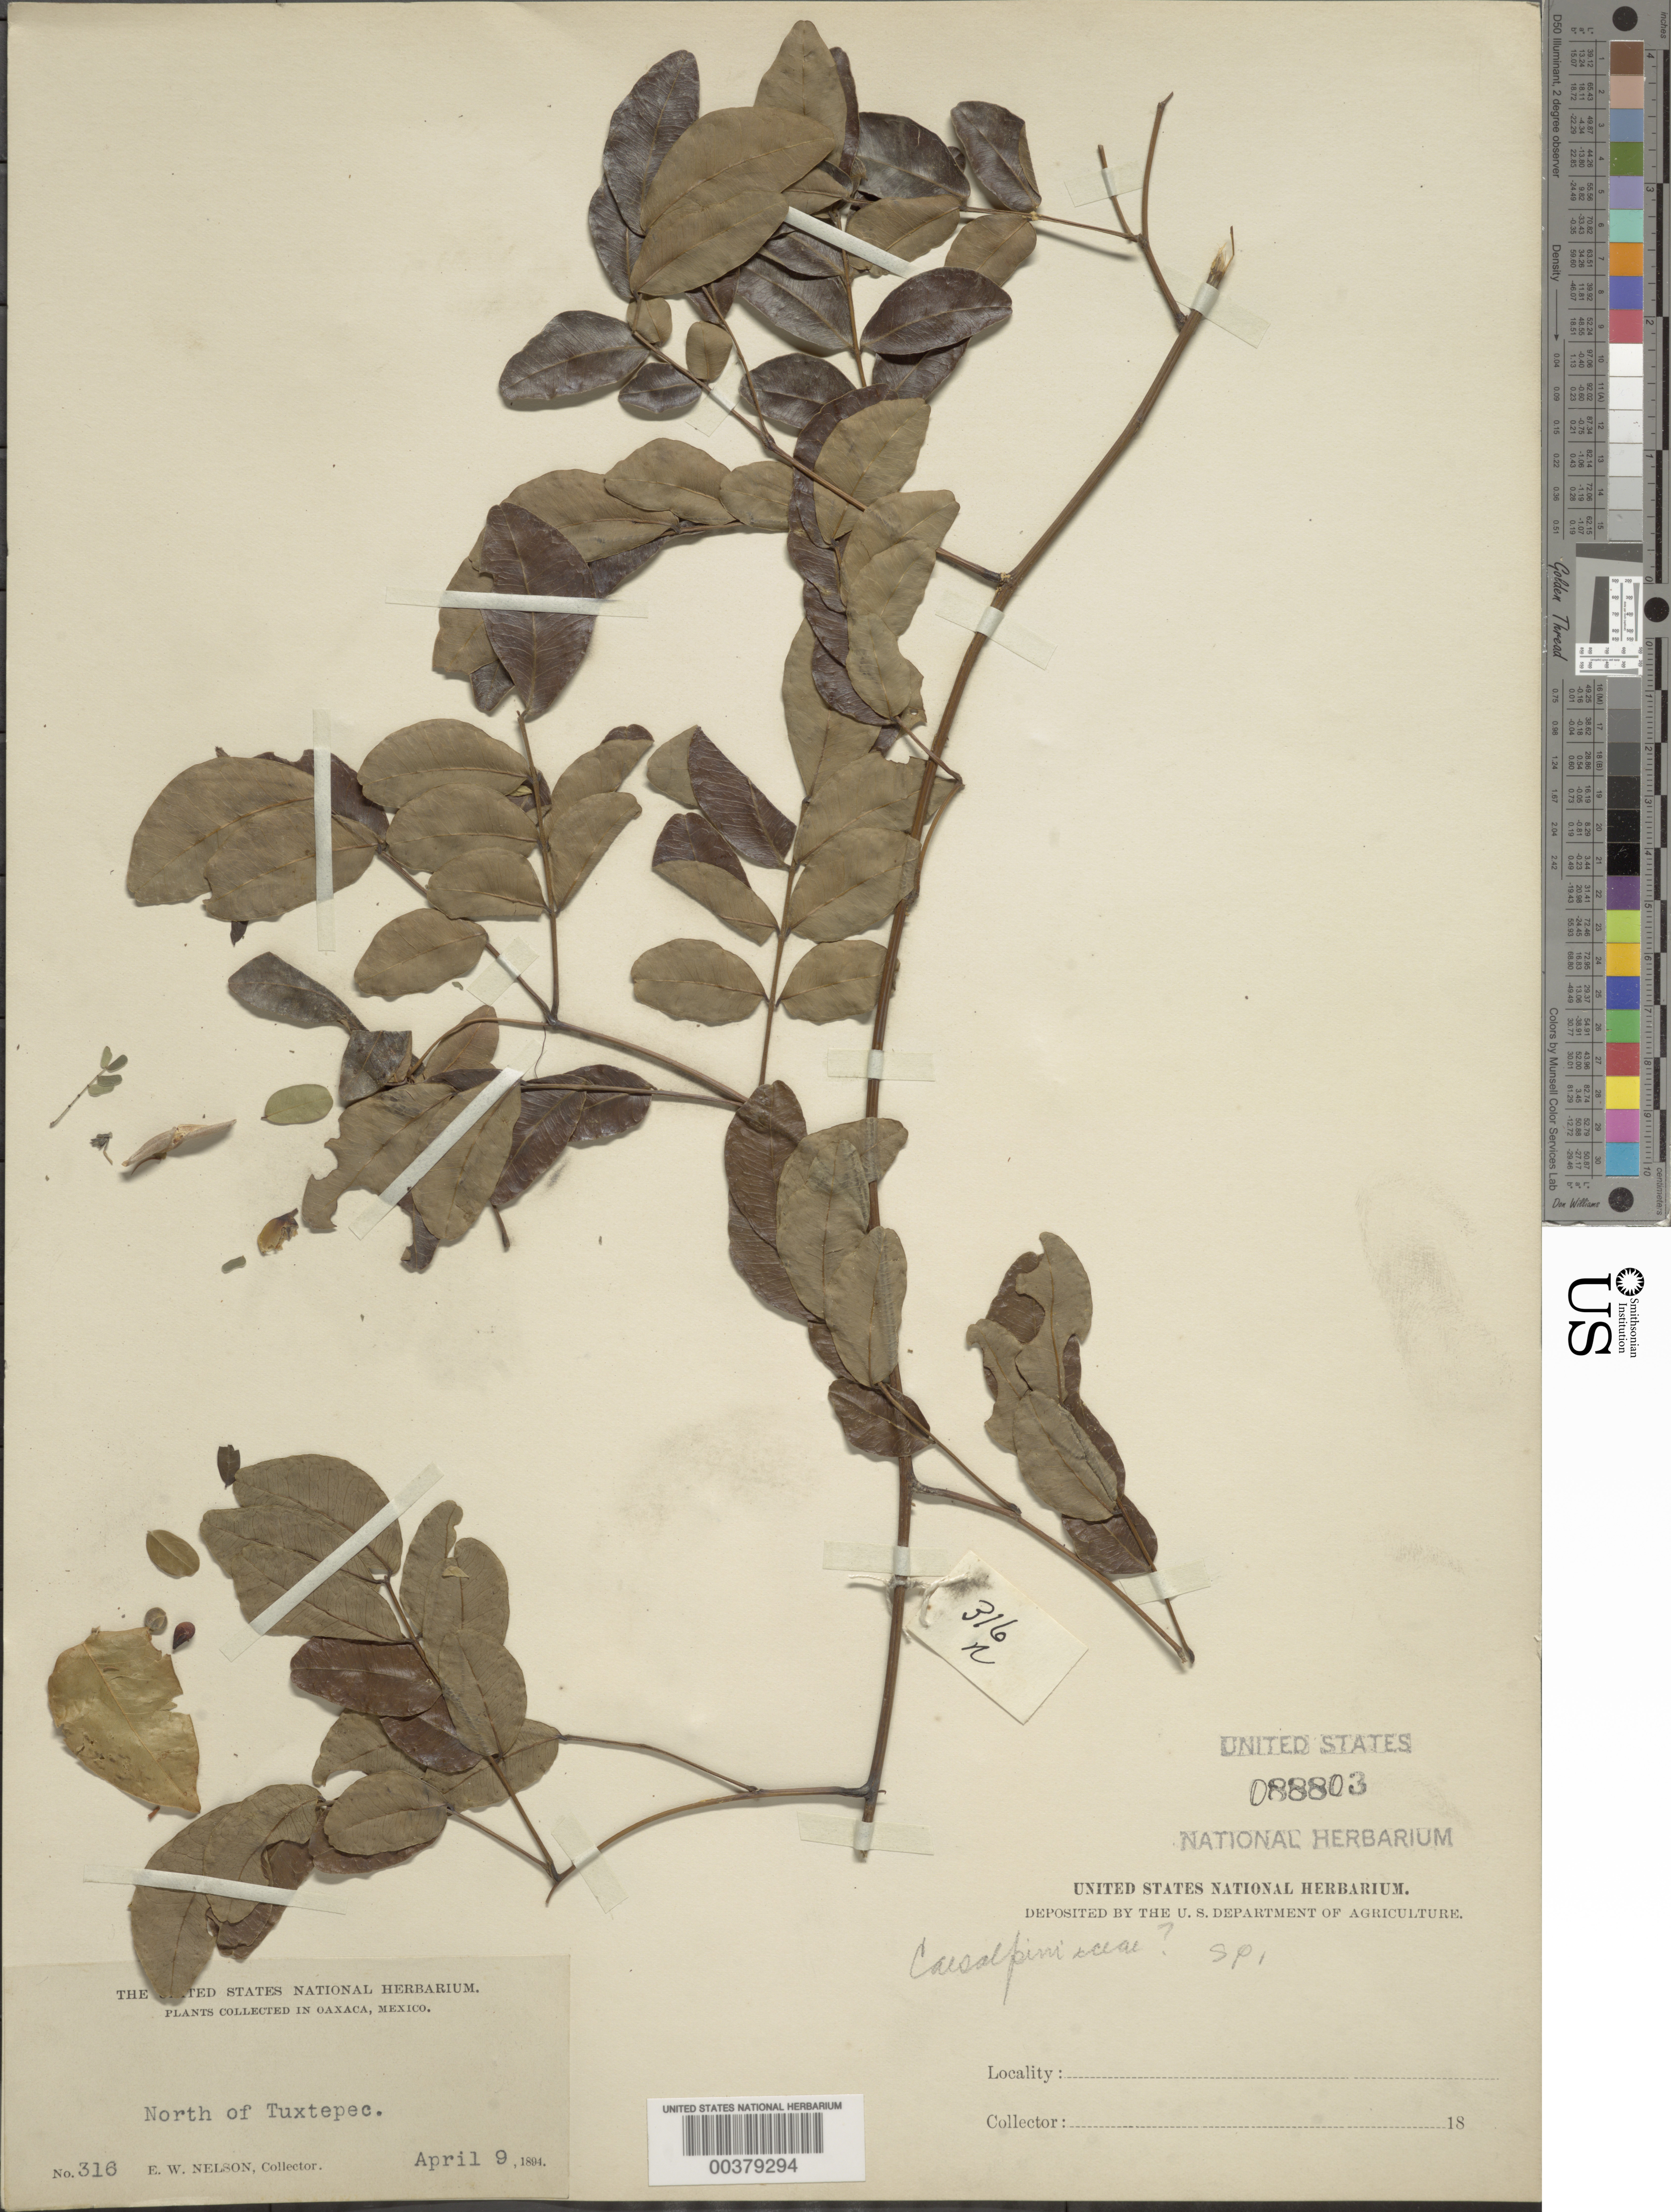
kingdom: Plantae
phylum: Tracheophyta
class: Magnoliopsida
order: Fabales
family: Fabaceae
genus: Caesalpinia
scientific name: Caesalpinia sp.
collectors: E. W. Nelson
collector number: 316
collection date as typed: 09 Apr 1894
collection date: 1894-04-09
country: Mexico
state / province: Oaxaca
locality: N of tuxtepec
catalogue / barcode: US 88803